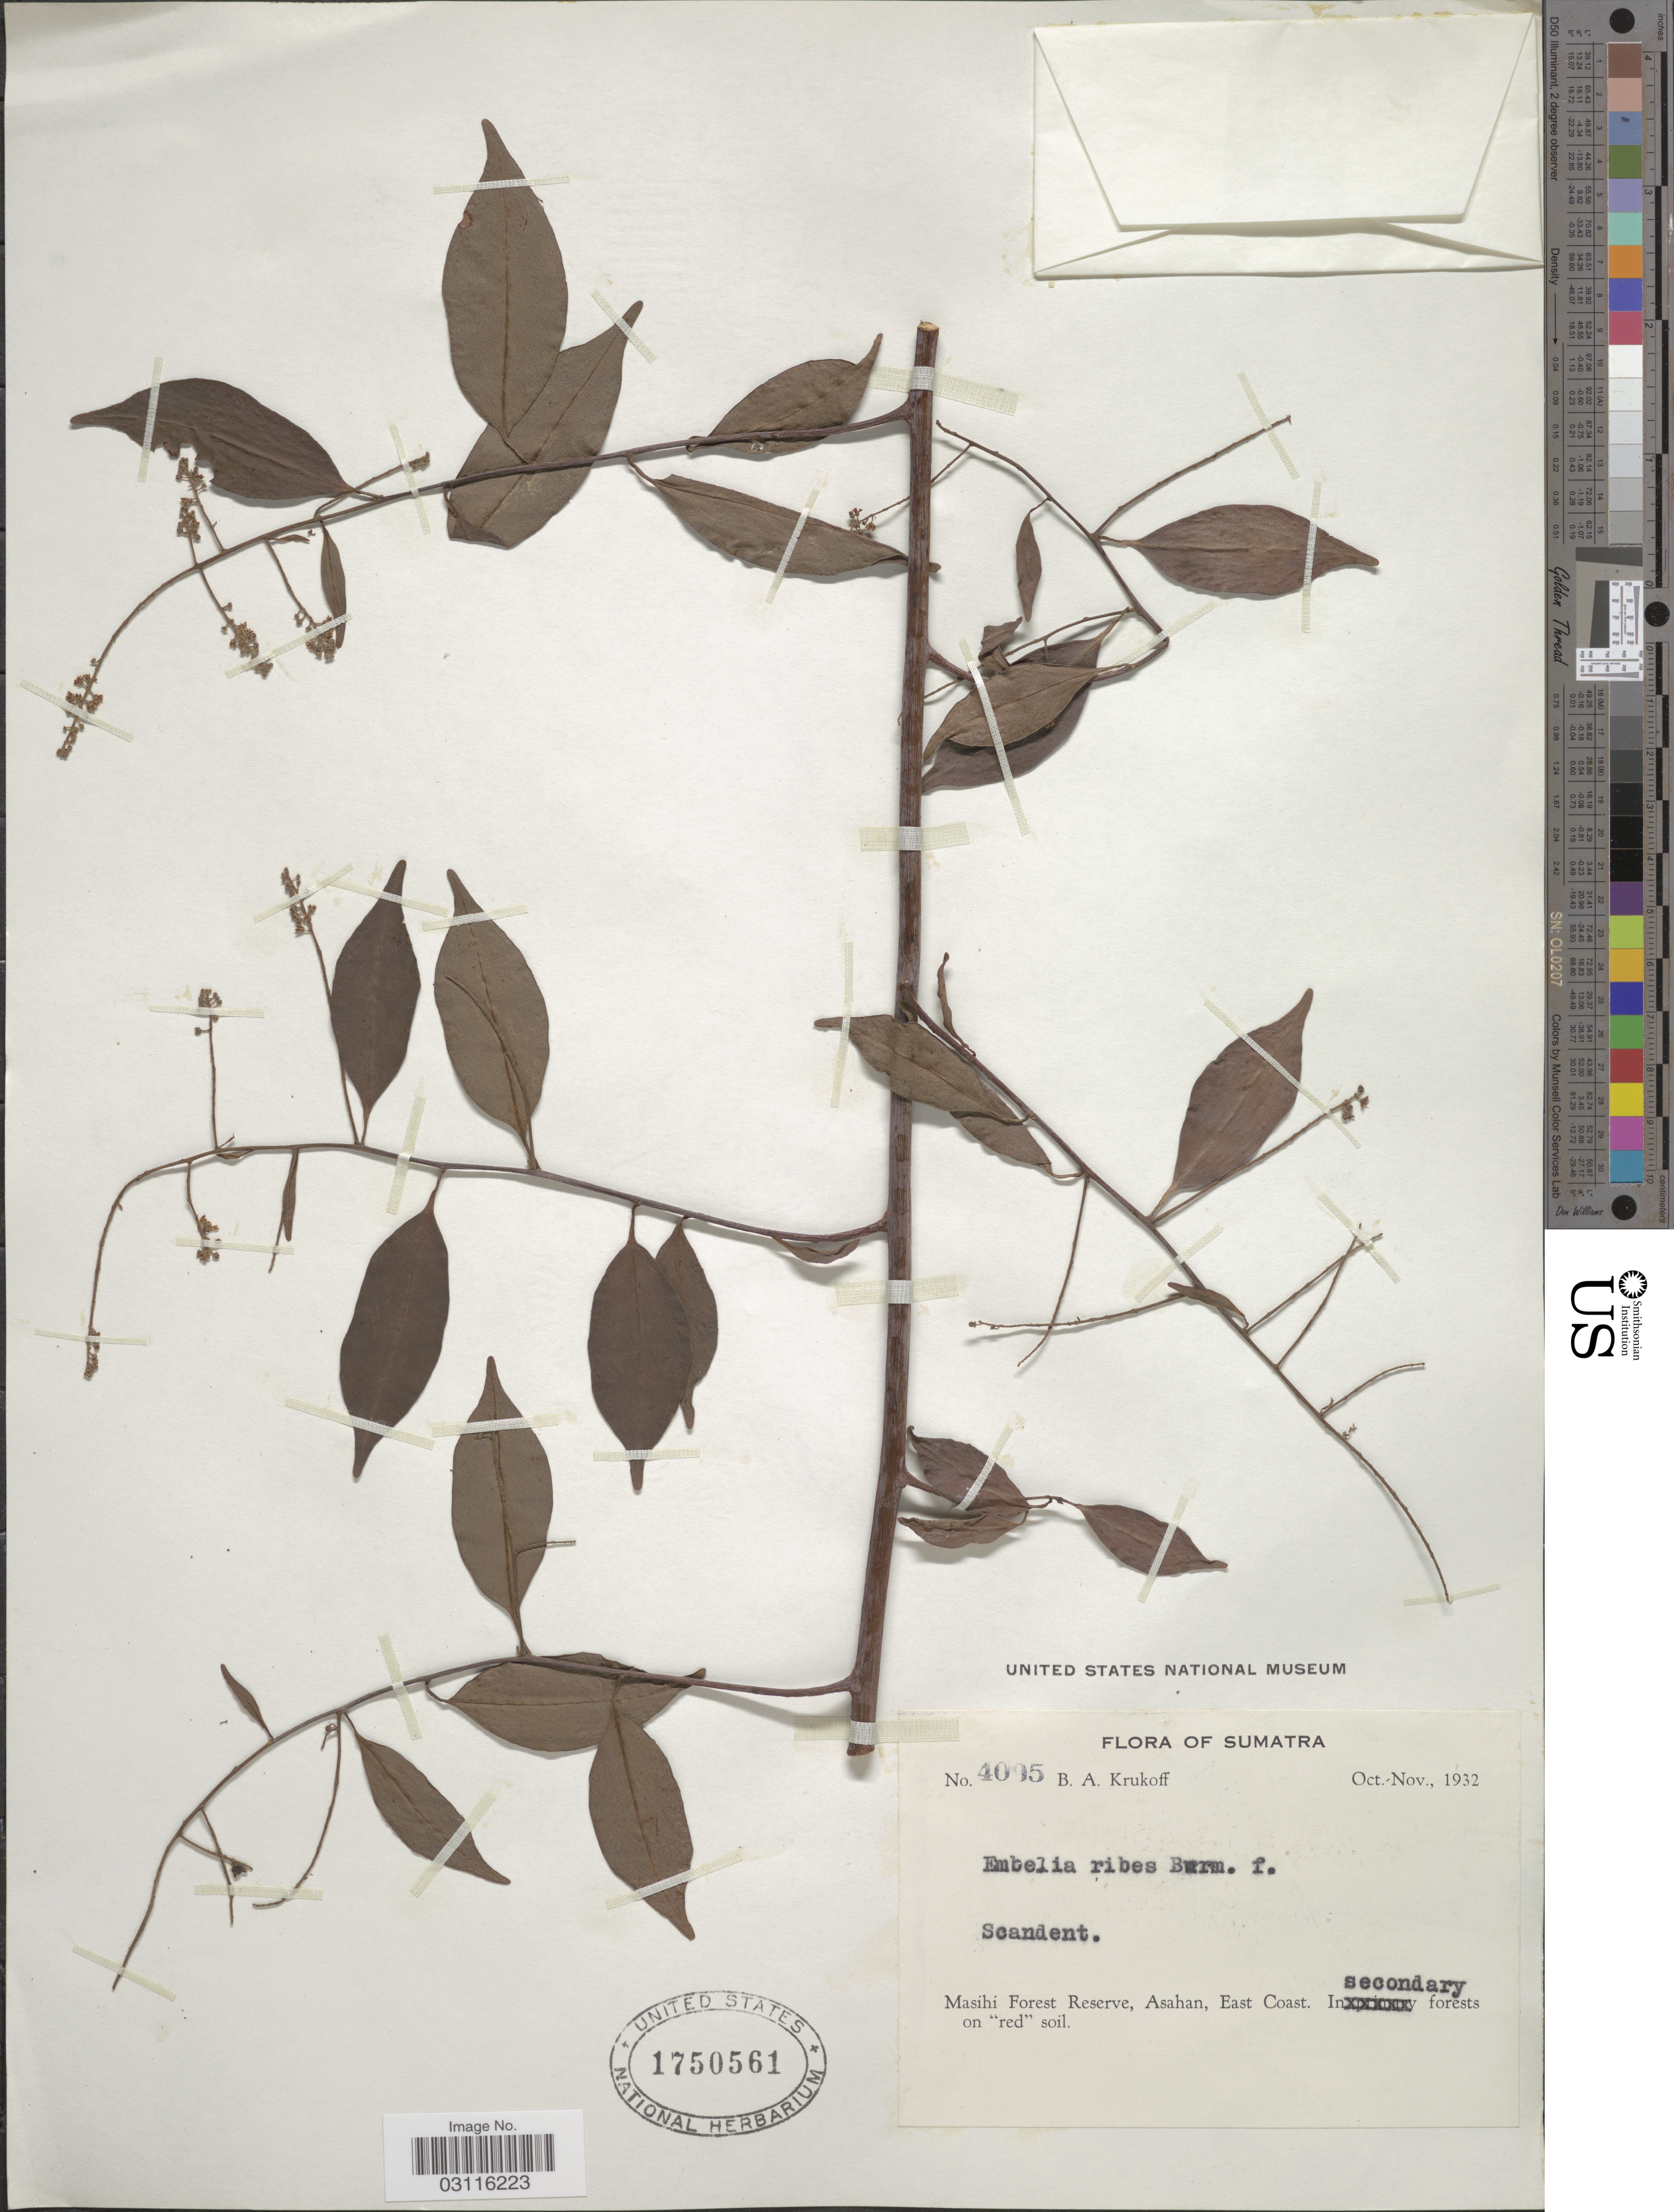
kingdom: Plantae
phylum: Tracheophyta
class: Magnoliopsida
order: Ericales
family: Primulaceae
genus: Embelia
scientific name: Embelia ribes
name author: Burm. f.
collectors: B. A. Krukoff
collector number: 4095*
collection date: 1932-10/1932-11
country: Indonesia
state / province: Sumatra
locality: Masihi Forest Reserve, Asahan, East Coast.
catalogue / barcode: US 1750561